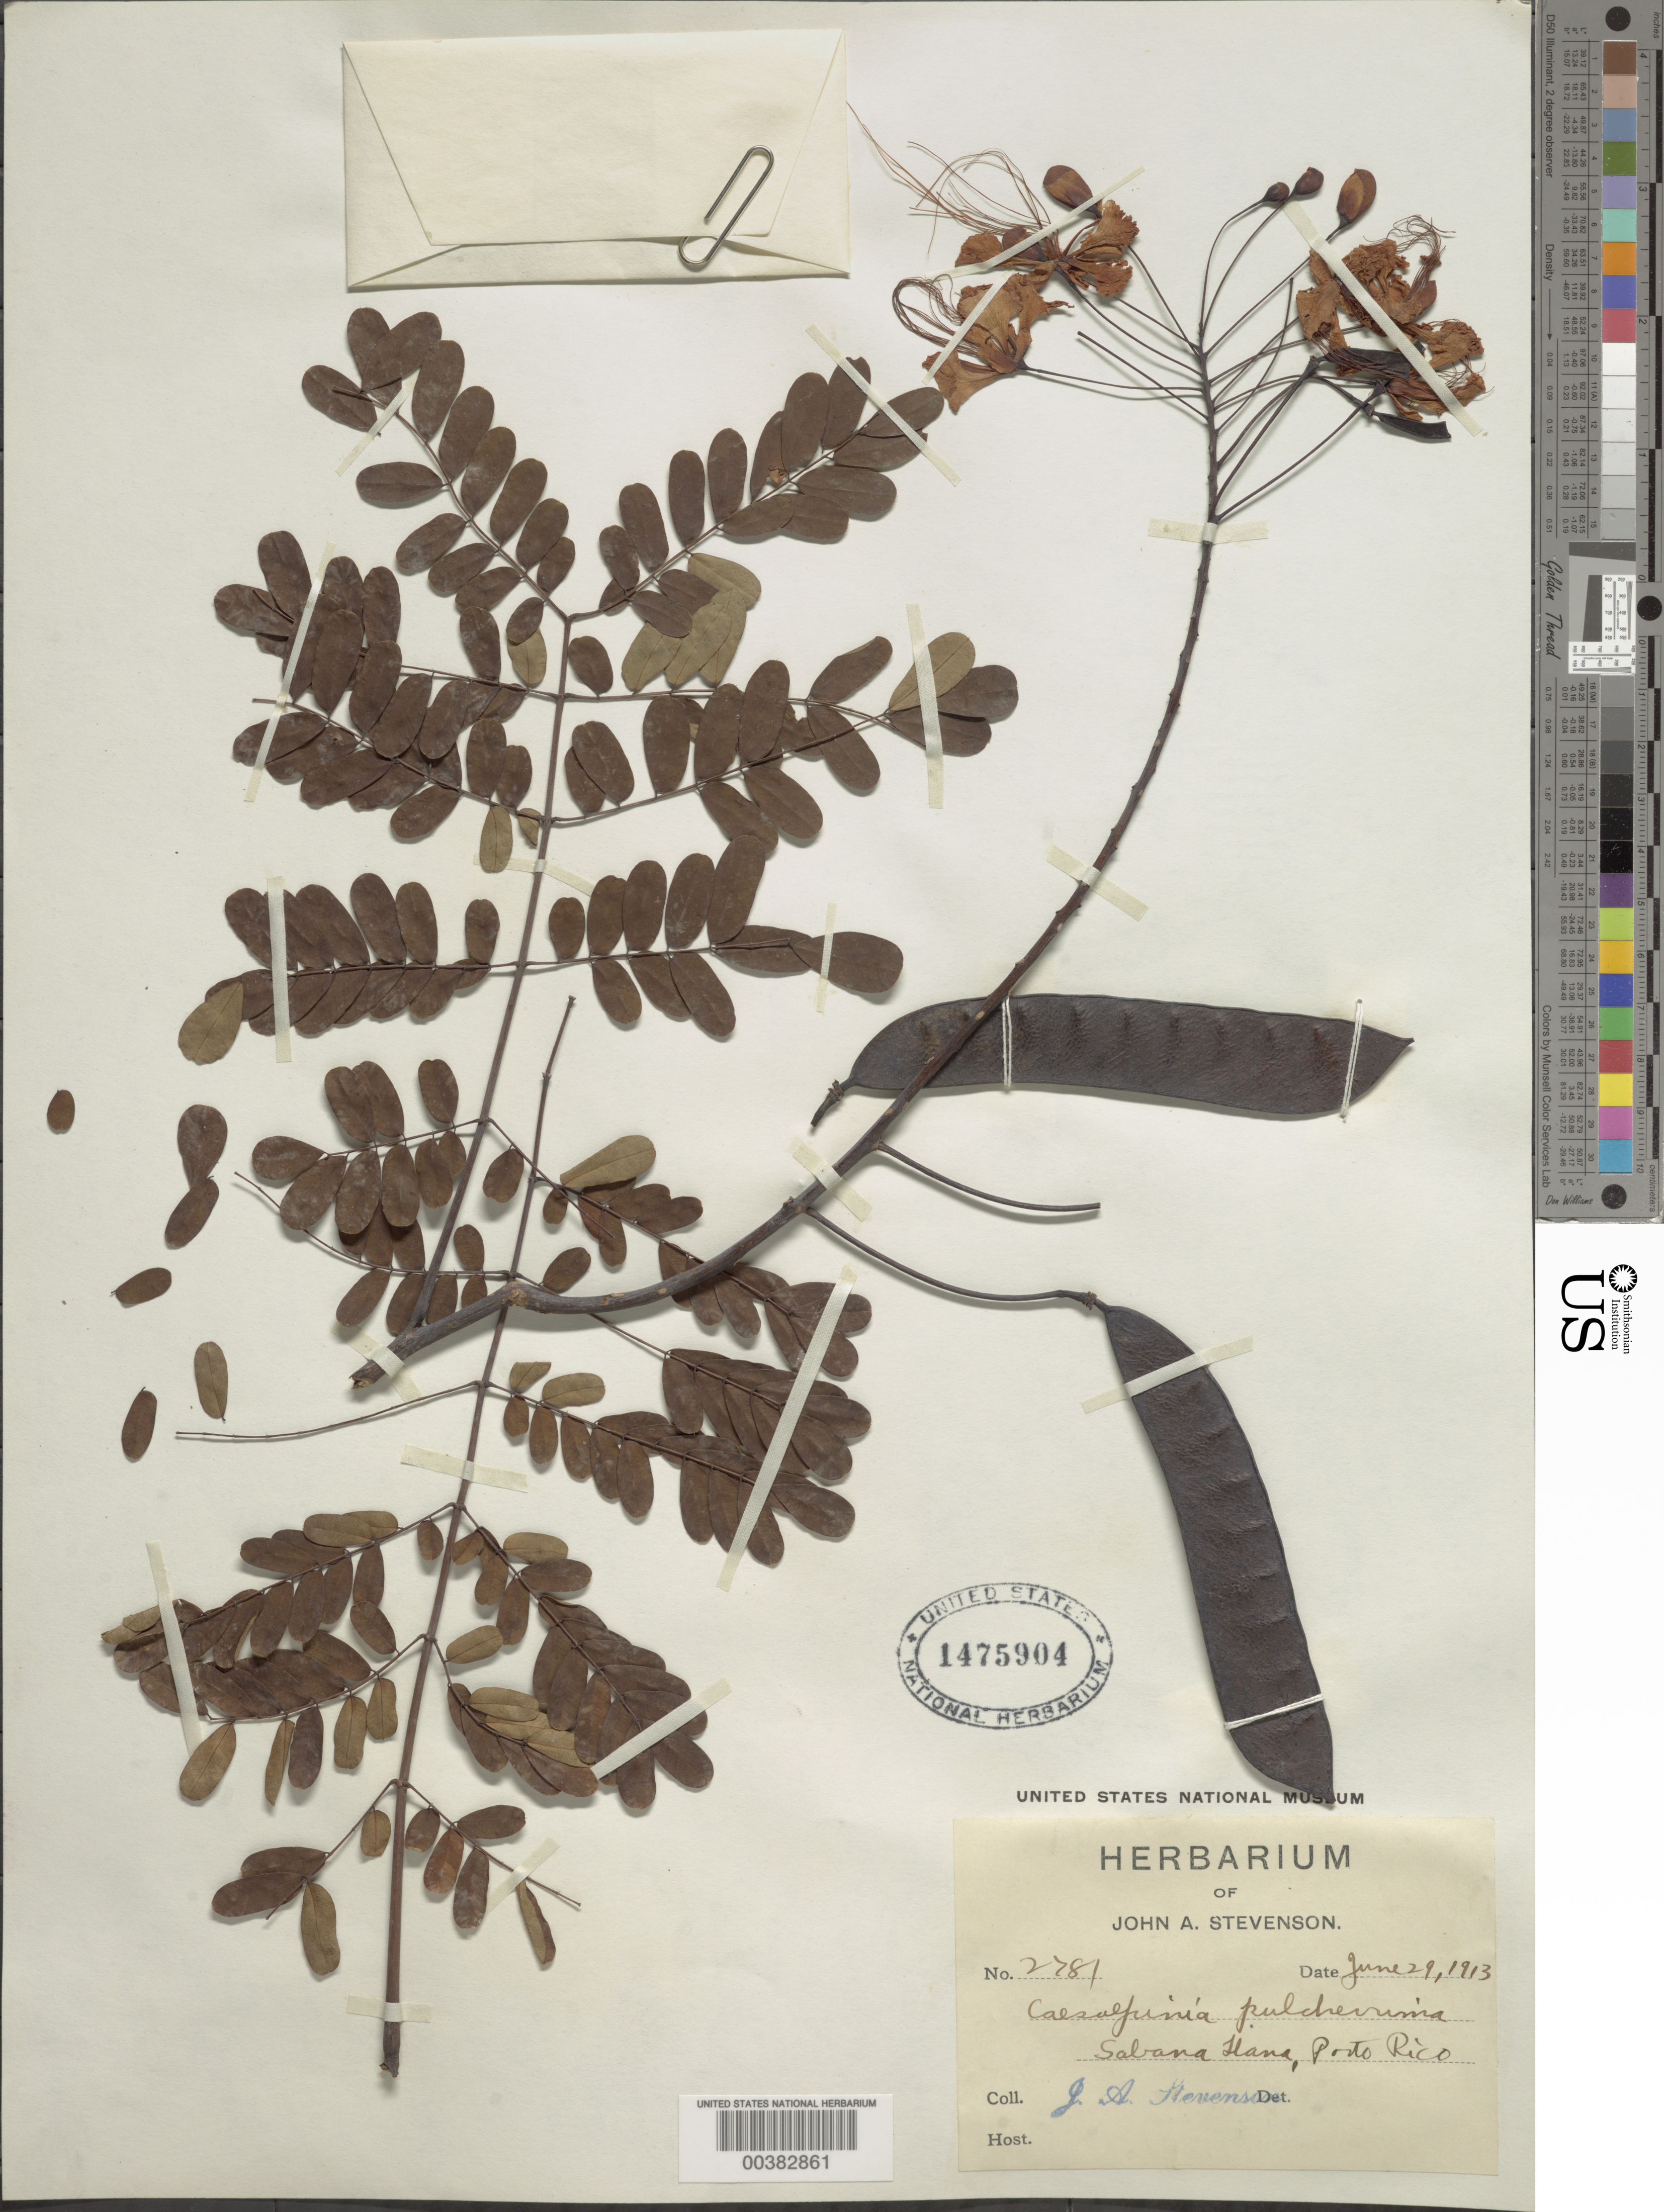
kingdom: Plantae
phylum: Tracheophyta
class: Magnoliopsida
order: Fabales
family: Fabaceae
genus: Caesalpinia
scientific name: Caesalpinia pulcherrima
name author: (L.) Sw.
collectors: J. Stevenson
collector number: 2781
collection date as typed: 29 Jun 1913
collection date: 1913-06-29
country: Puerto Rico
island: Greater Antilles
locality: Sabana llana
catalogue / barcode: US 1475904